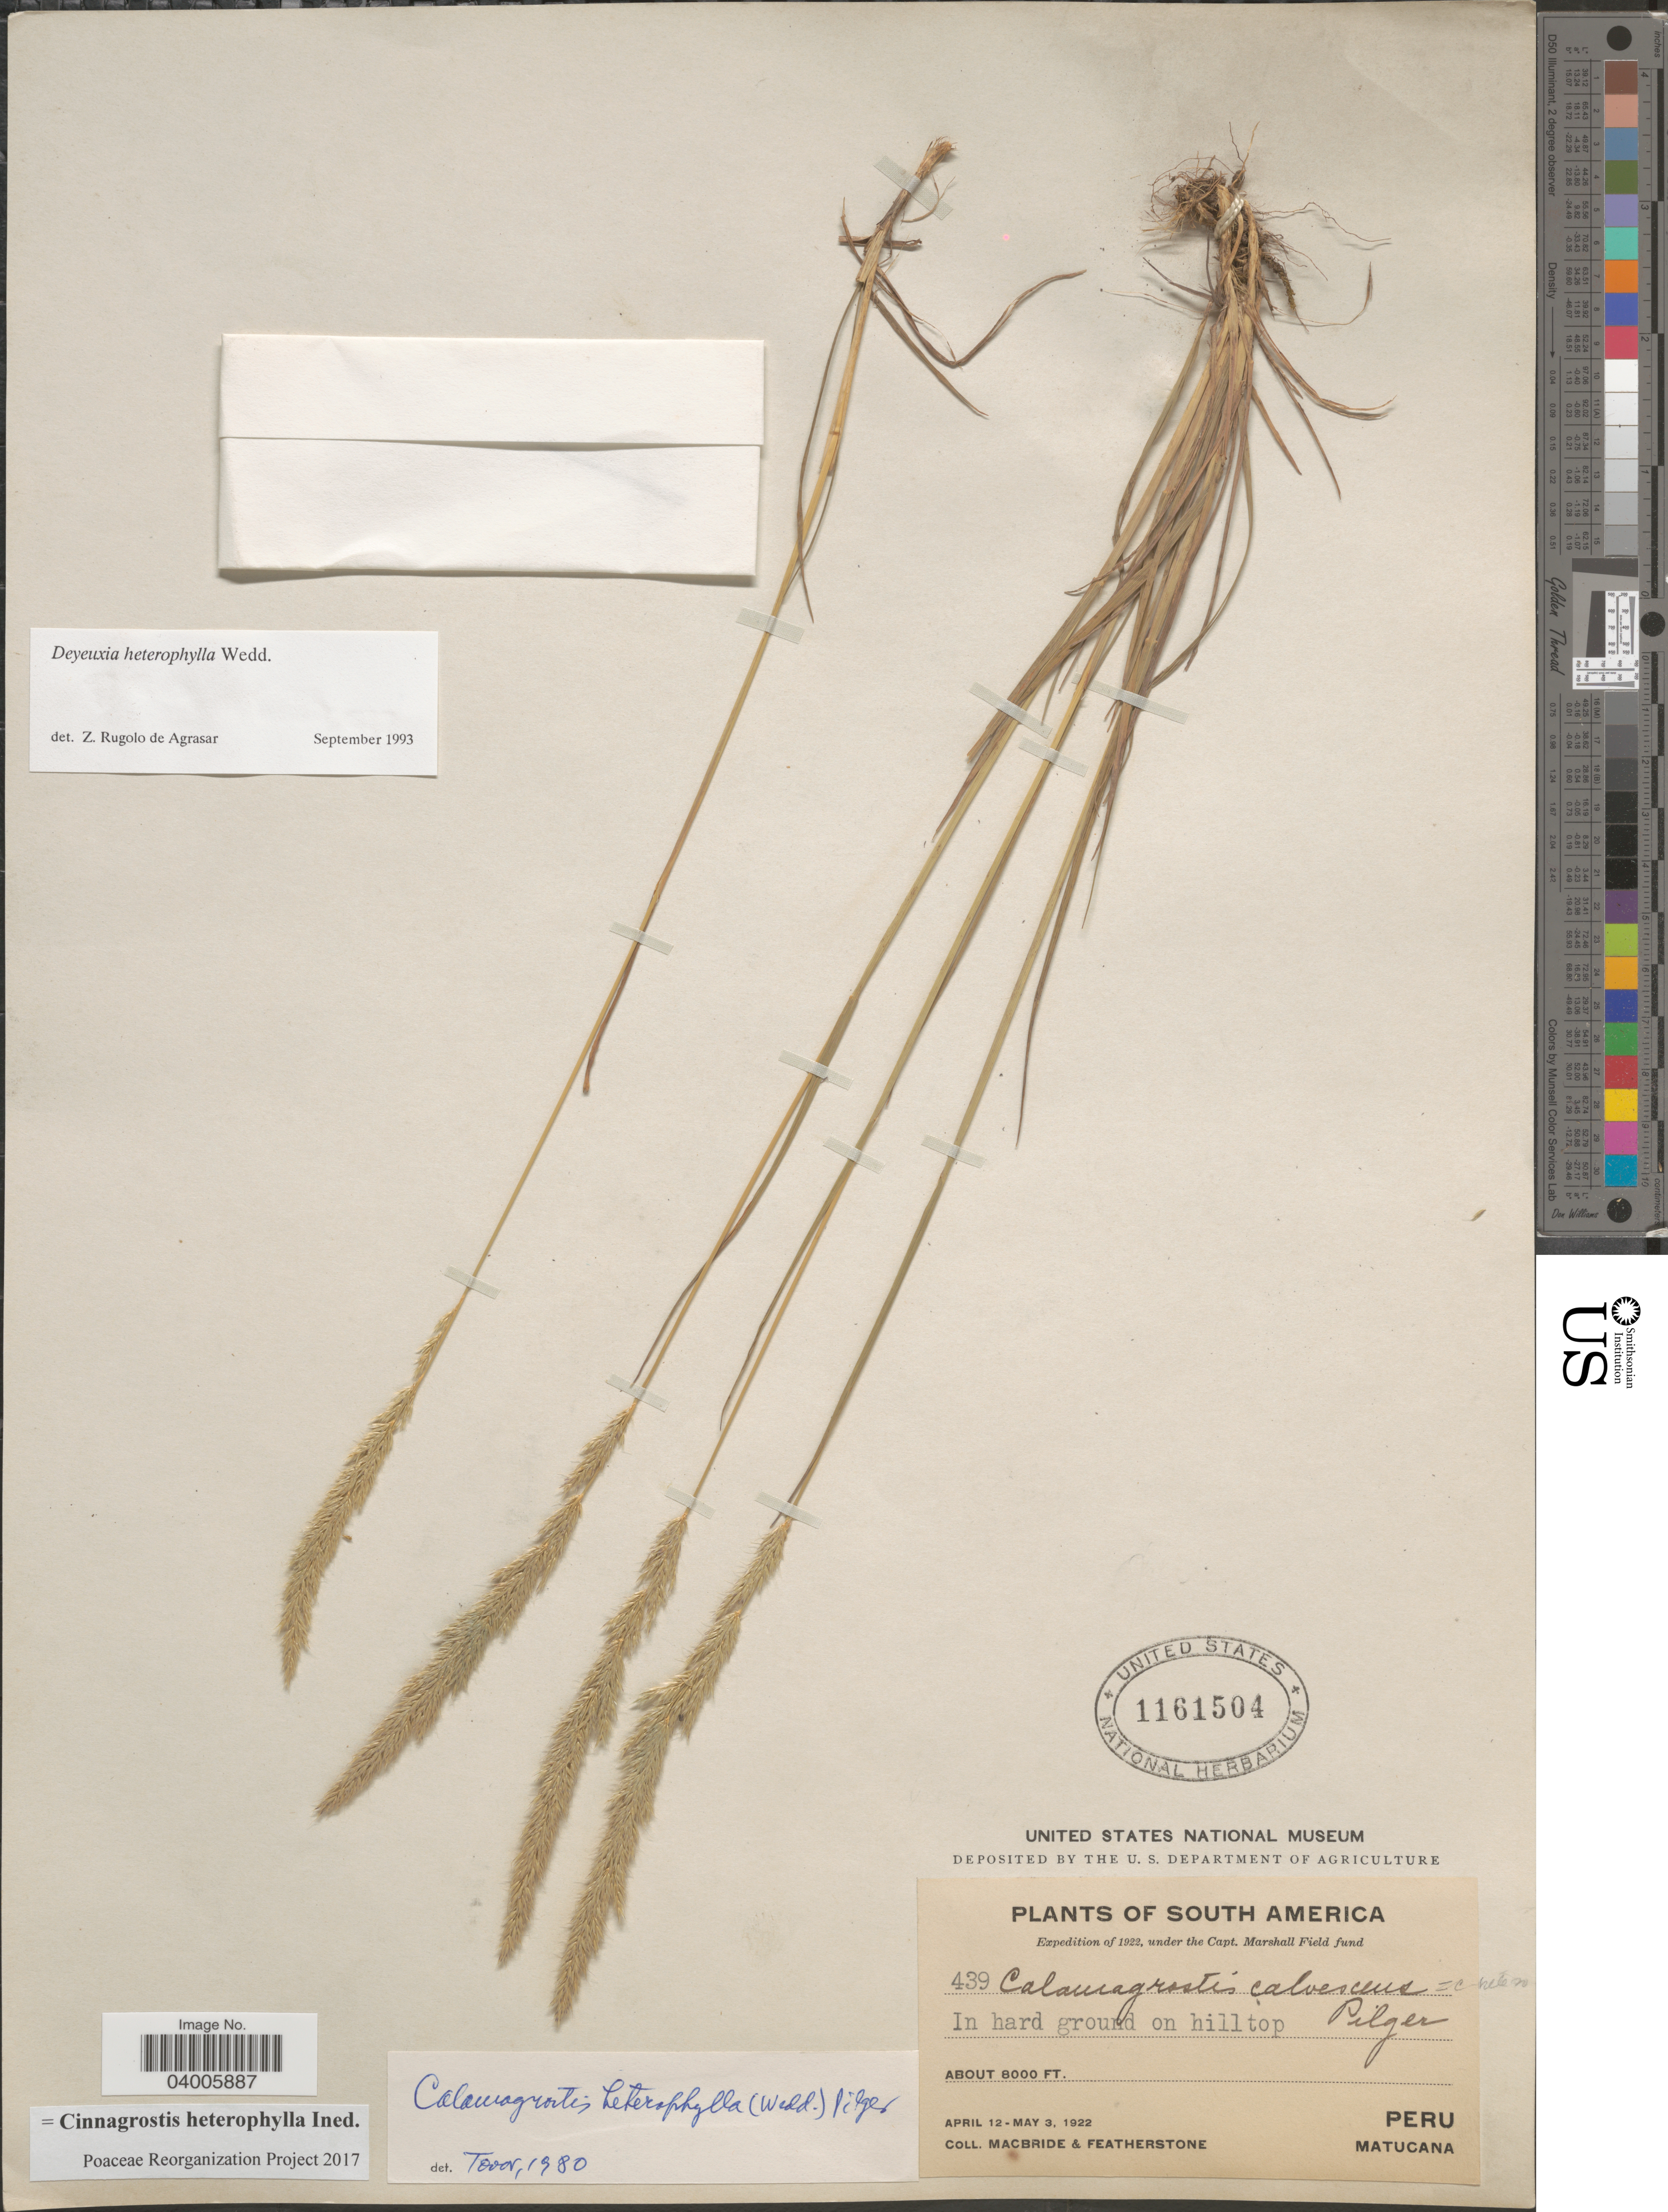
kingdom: Plantae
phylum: Tracheophyta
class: Liliopsida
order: Poales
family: Poaceae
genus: Cinnagrostis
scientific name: Cinnagrostis heterophylla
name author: (Wedd.) P.M. Peterson et al.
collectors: Macbride, -- & -. Featherstone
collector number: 439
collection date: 1922-04-12/1922-05-03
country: Peru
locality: On hilltop. Matucana.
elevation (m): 2438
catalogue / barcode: US 1161504